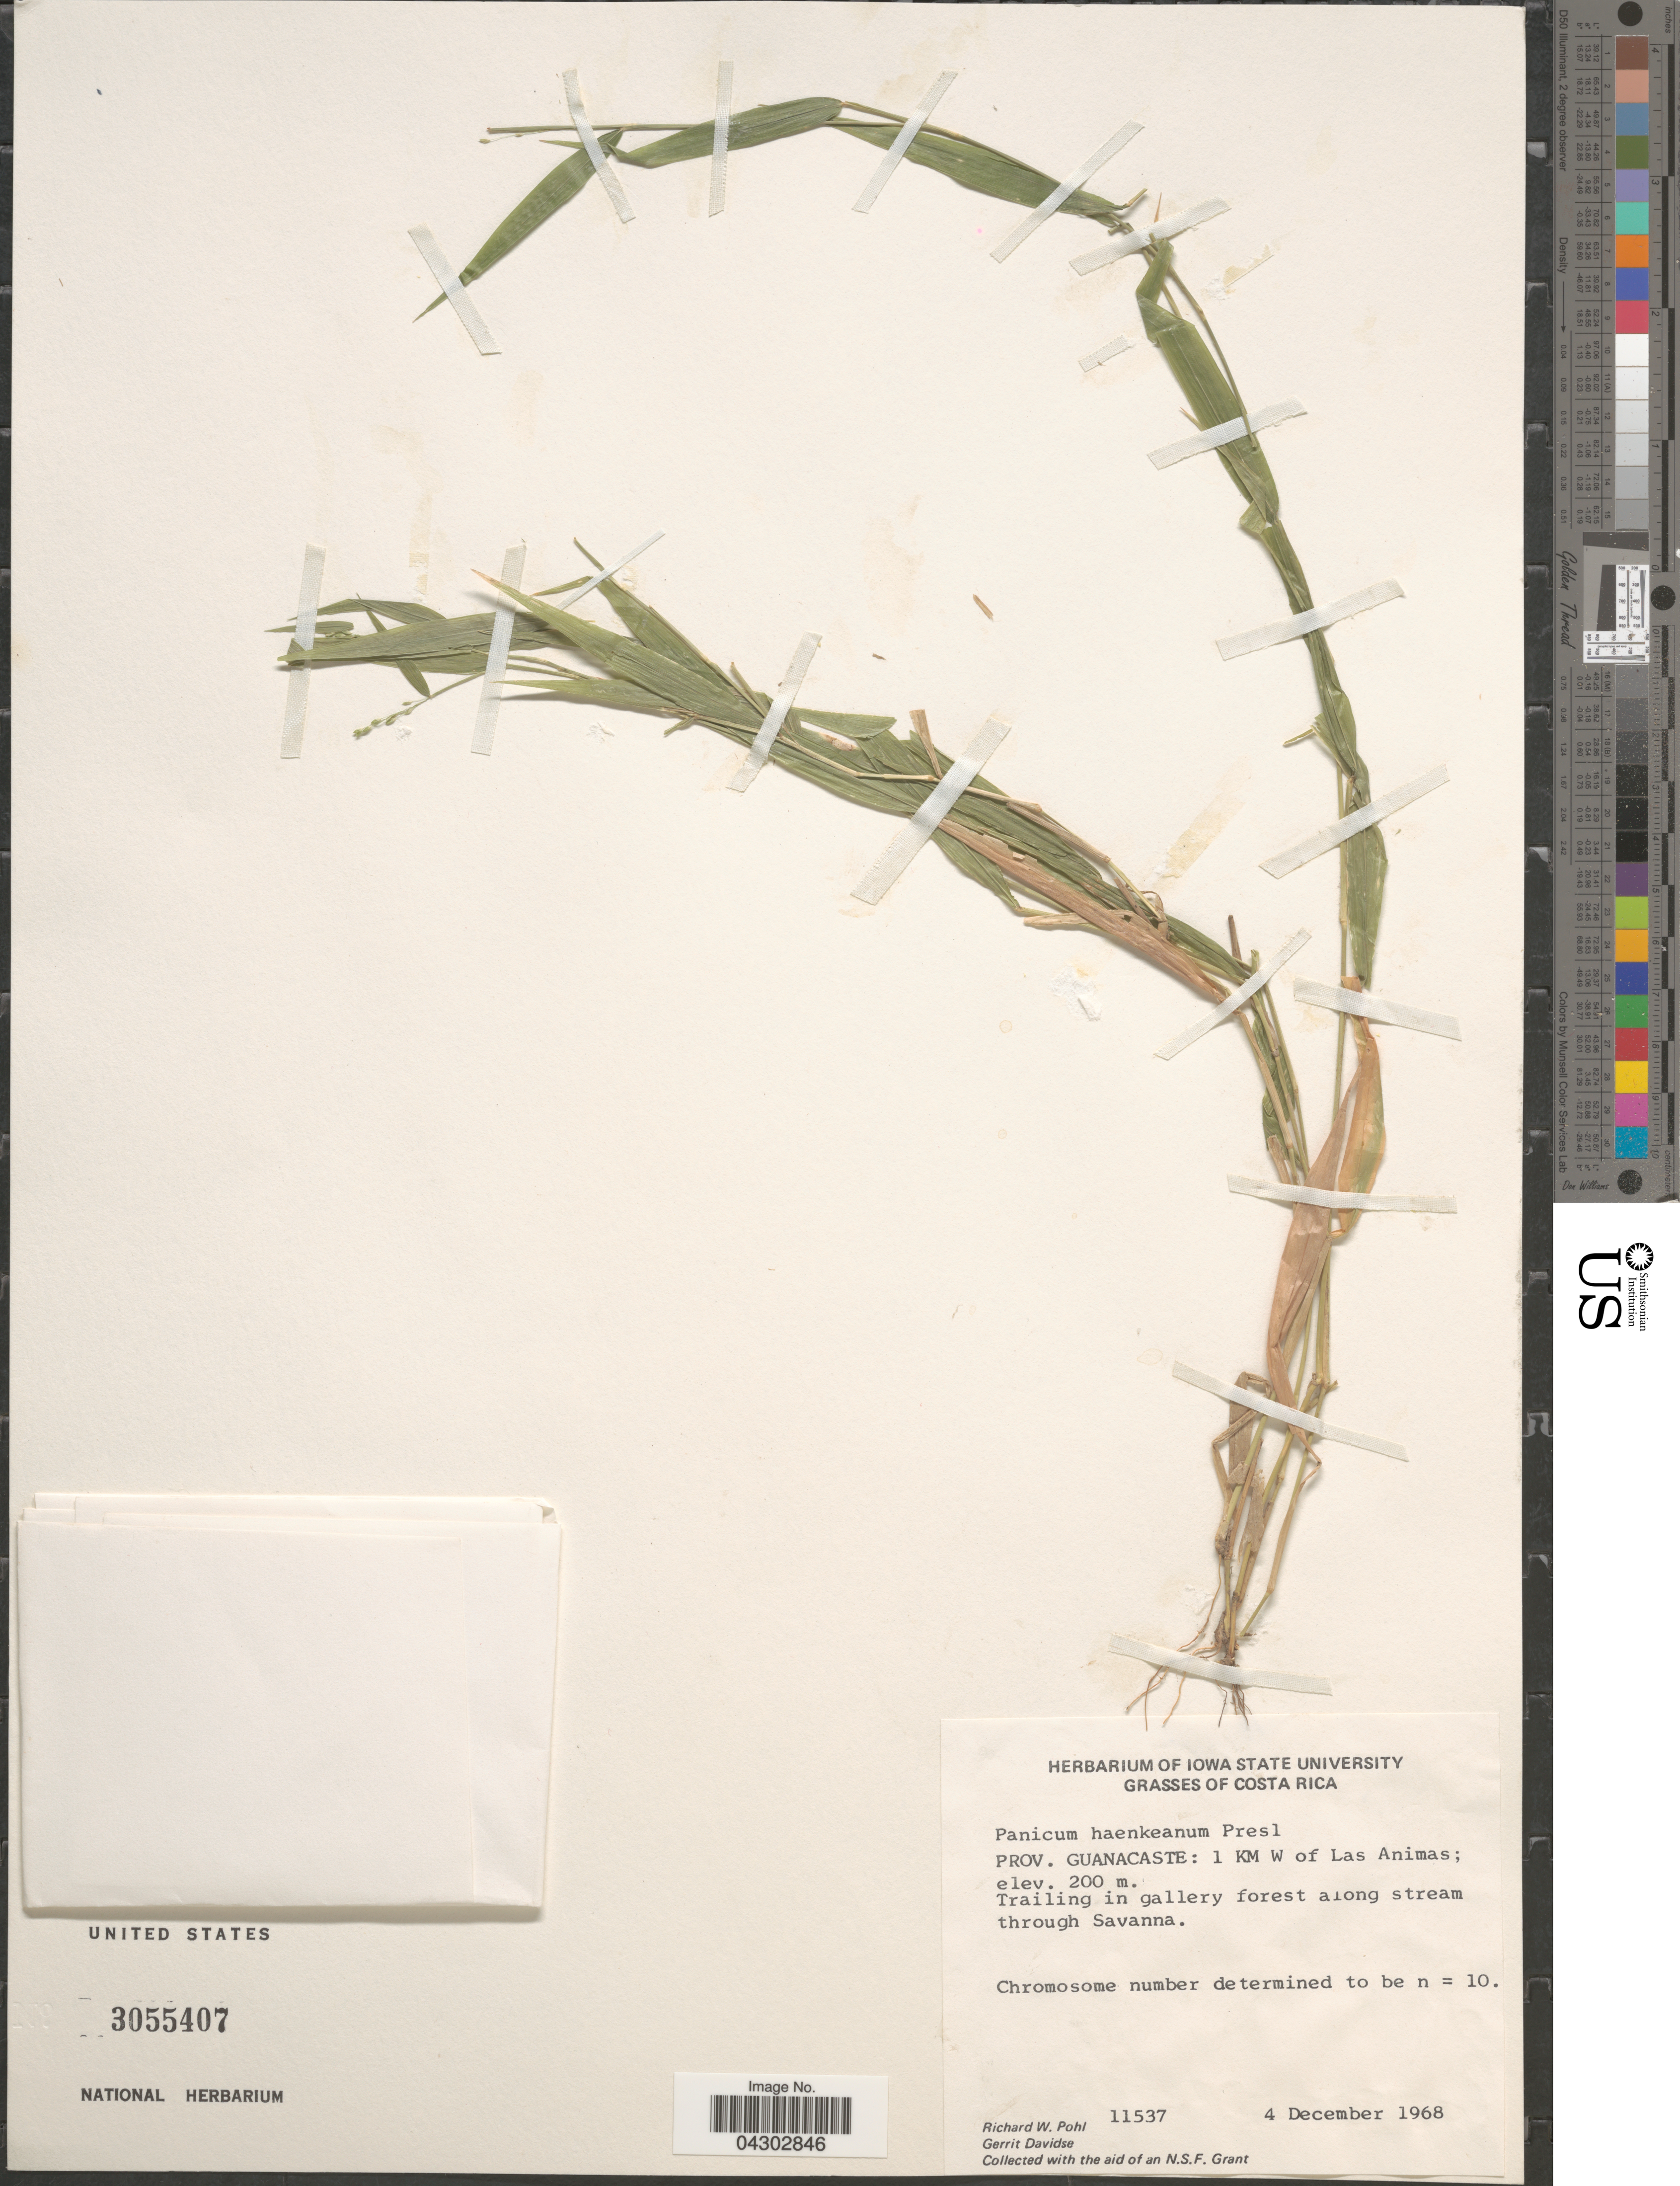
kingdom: Plantae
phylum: Tracheophyta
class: Liliopsida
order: Poales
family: Poaceae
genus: Panicum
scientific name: Panicum haenkeanum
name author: J. Presl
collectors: R. W. Pohl & G. Davidse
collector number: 11537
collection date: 1968-12-04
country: Costa Rica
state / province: Guanacaste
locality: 1 KM W of Las Animas.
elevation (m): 200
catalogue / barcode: US 3055407